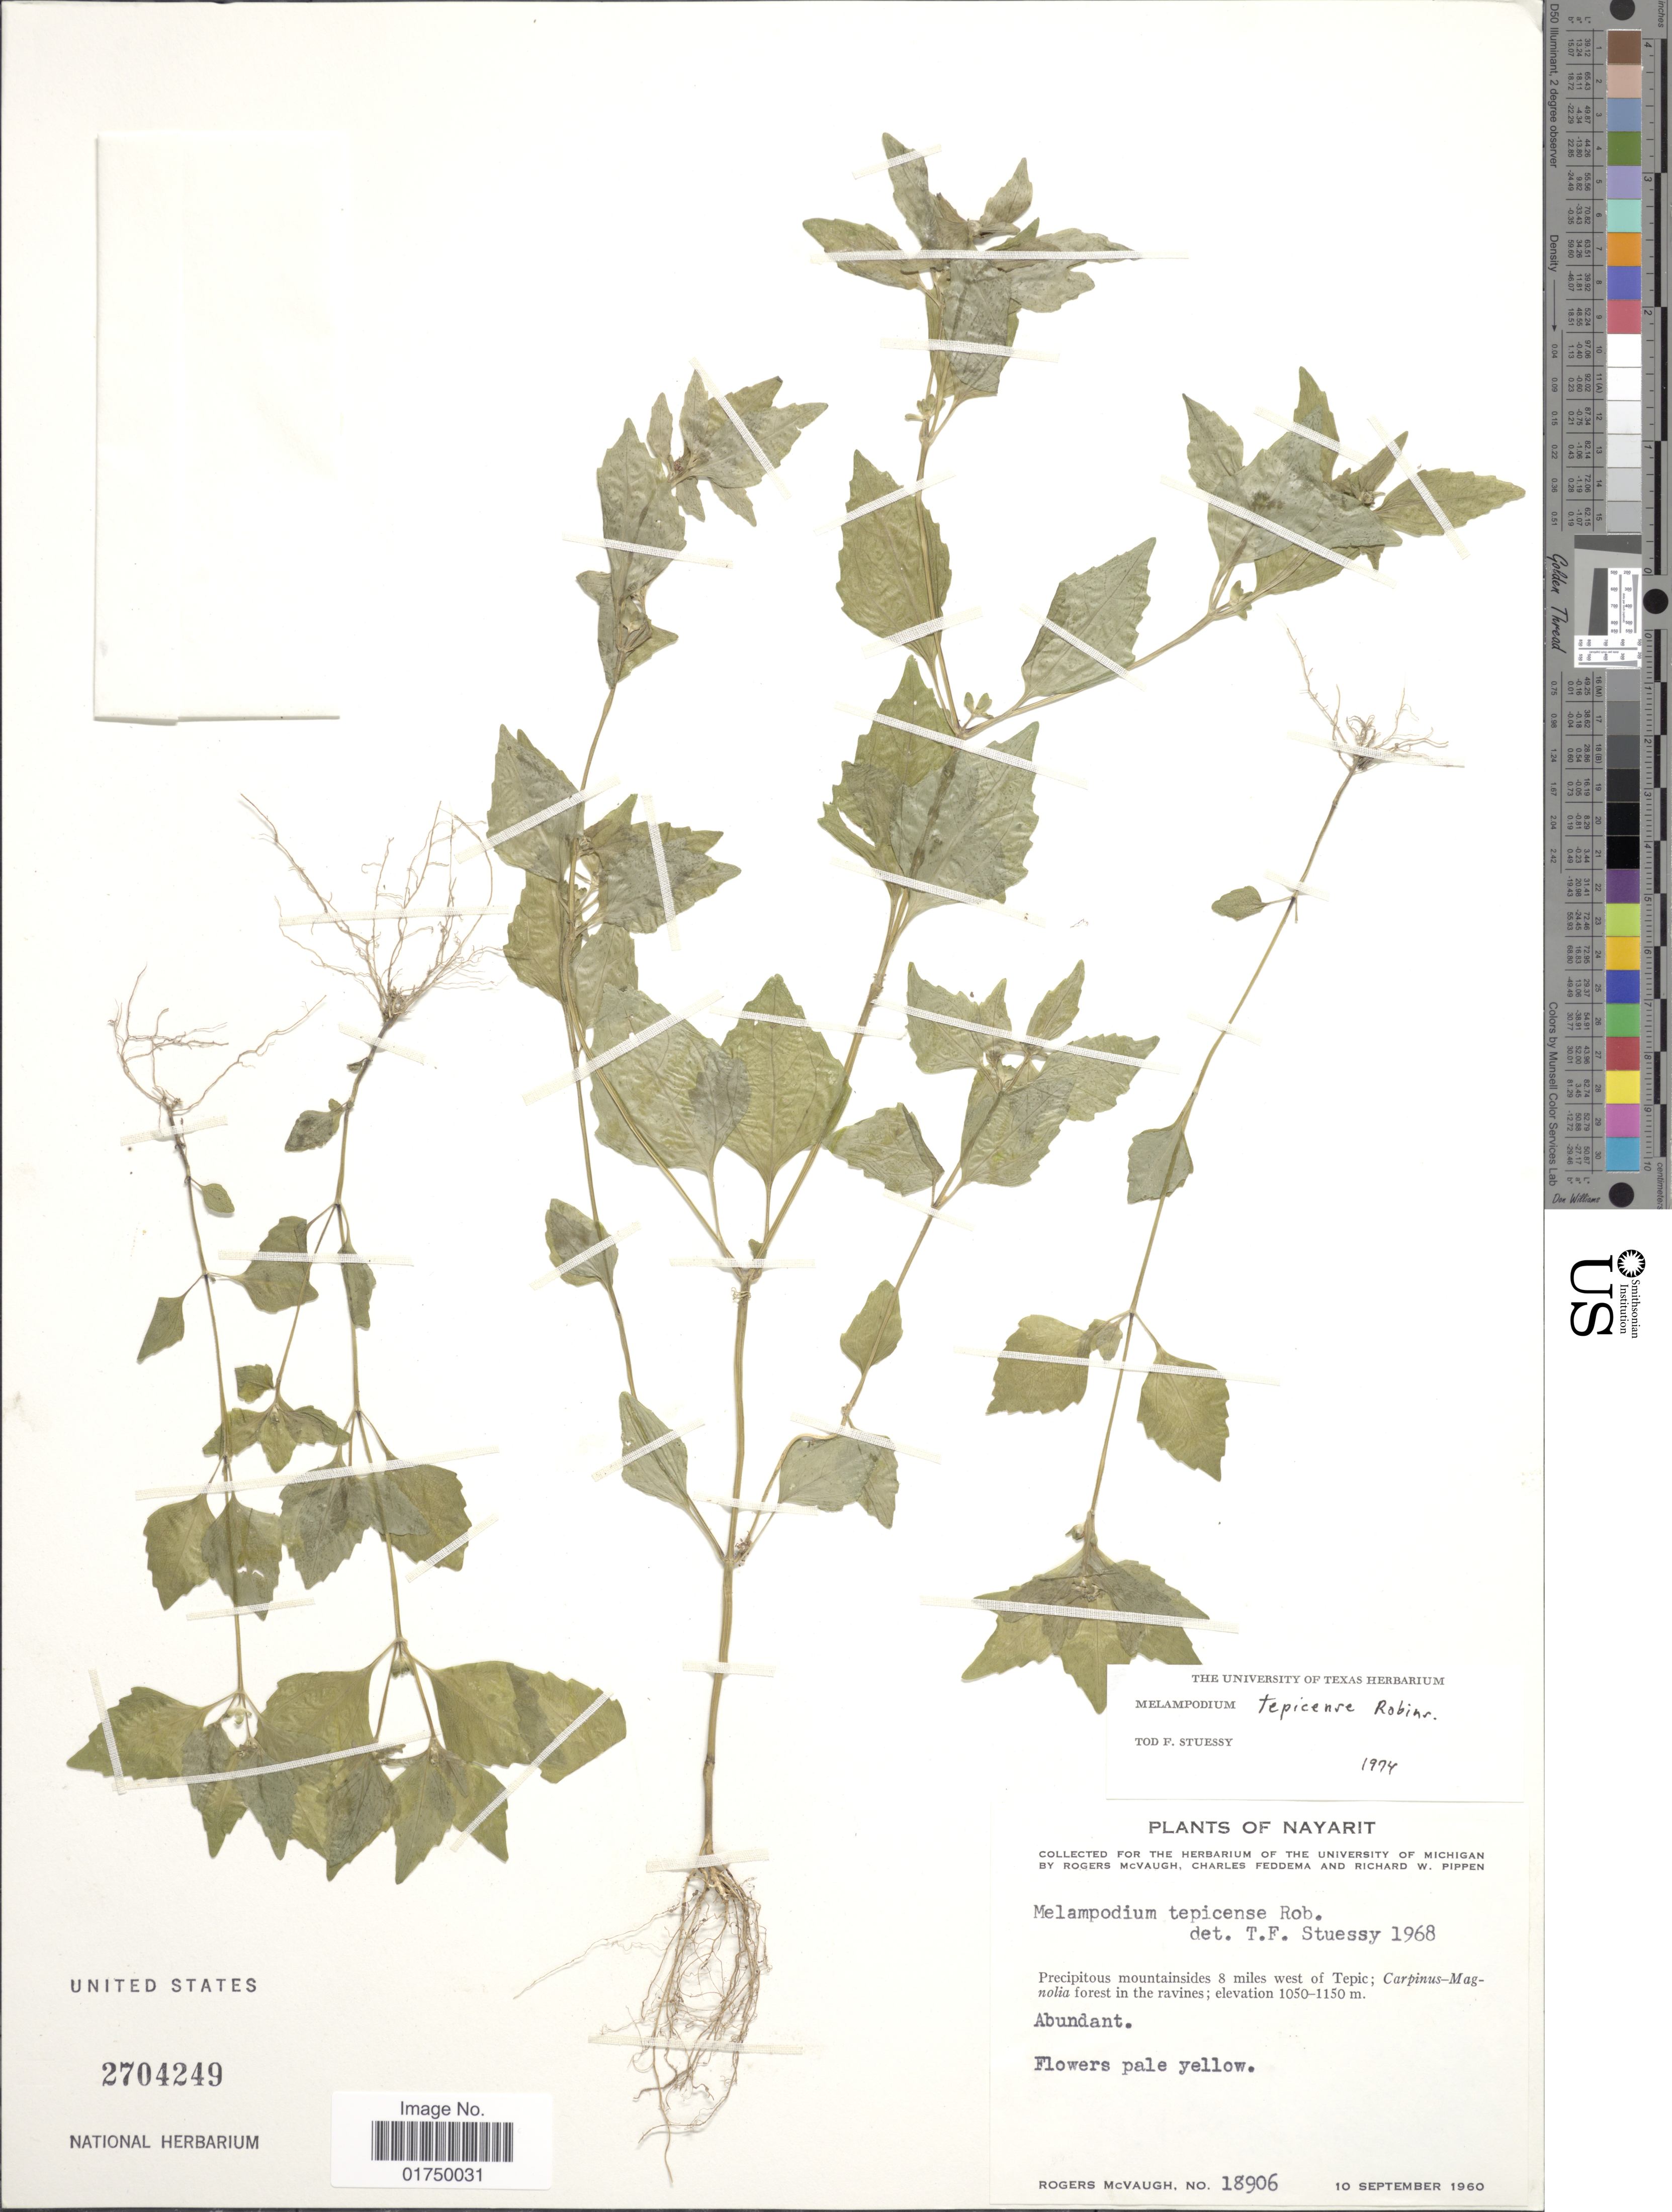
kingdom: Plantae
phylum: Tracheophyta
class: Magnoliopsida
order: Asterales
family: Asteraceae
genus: Melampodium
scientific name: Melampodium tepicense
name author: B.L. Rob.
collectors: R. McVaugh, C. Feddema & R. W. Pippen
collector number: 18906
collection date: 1960-09-10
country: Mexico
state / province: Nayarit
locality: Precipitous mountainsides 8 miles west of Tepic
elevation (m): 1050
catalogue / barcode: US 2704249